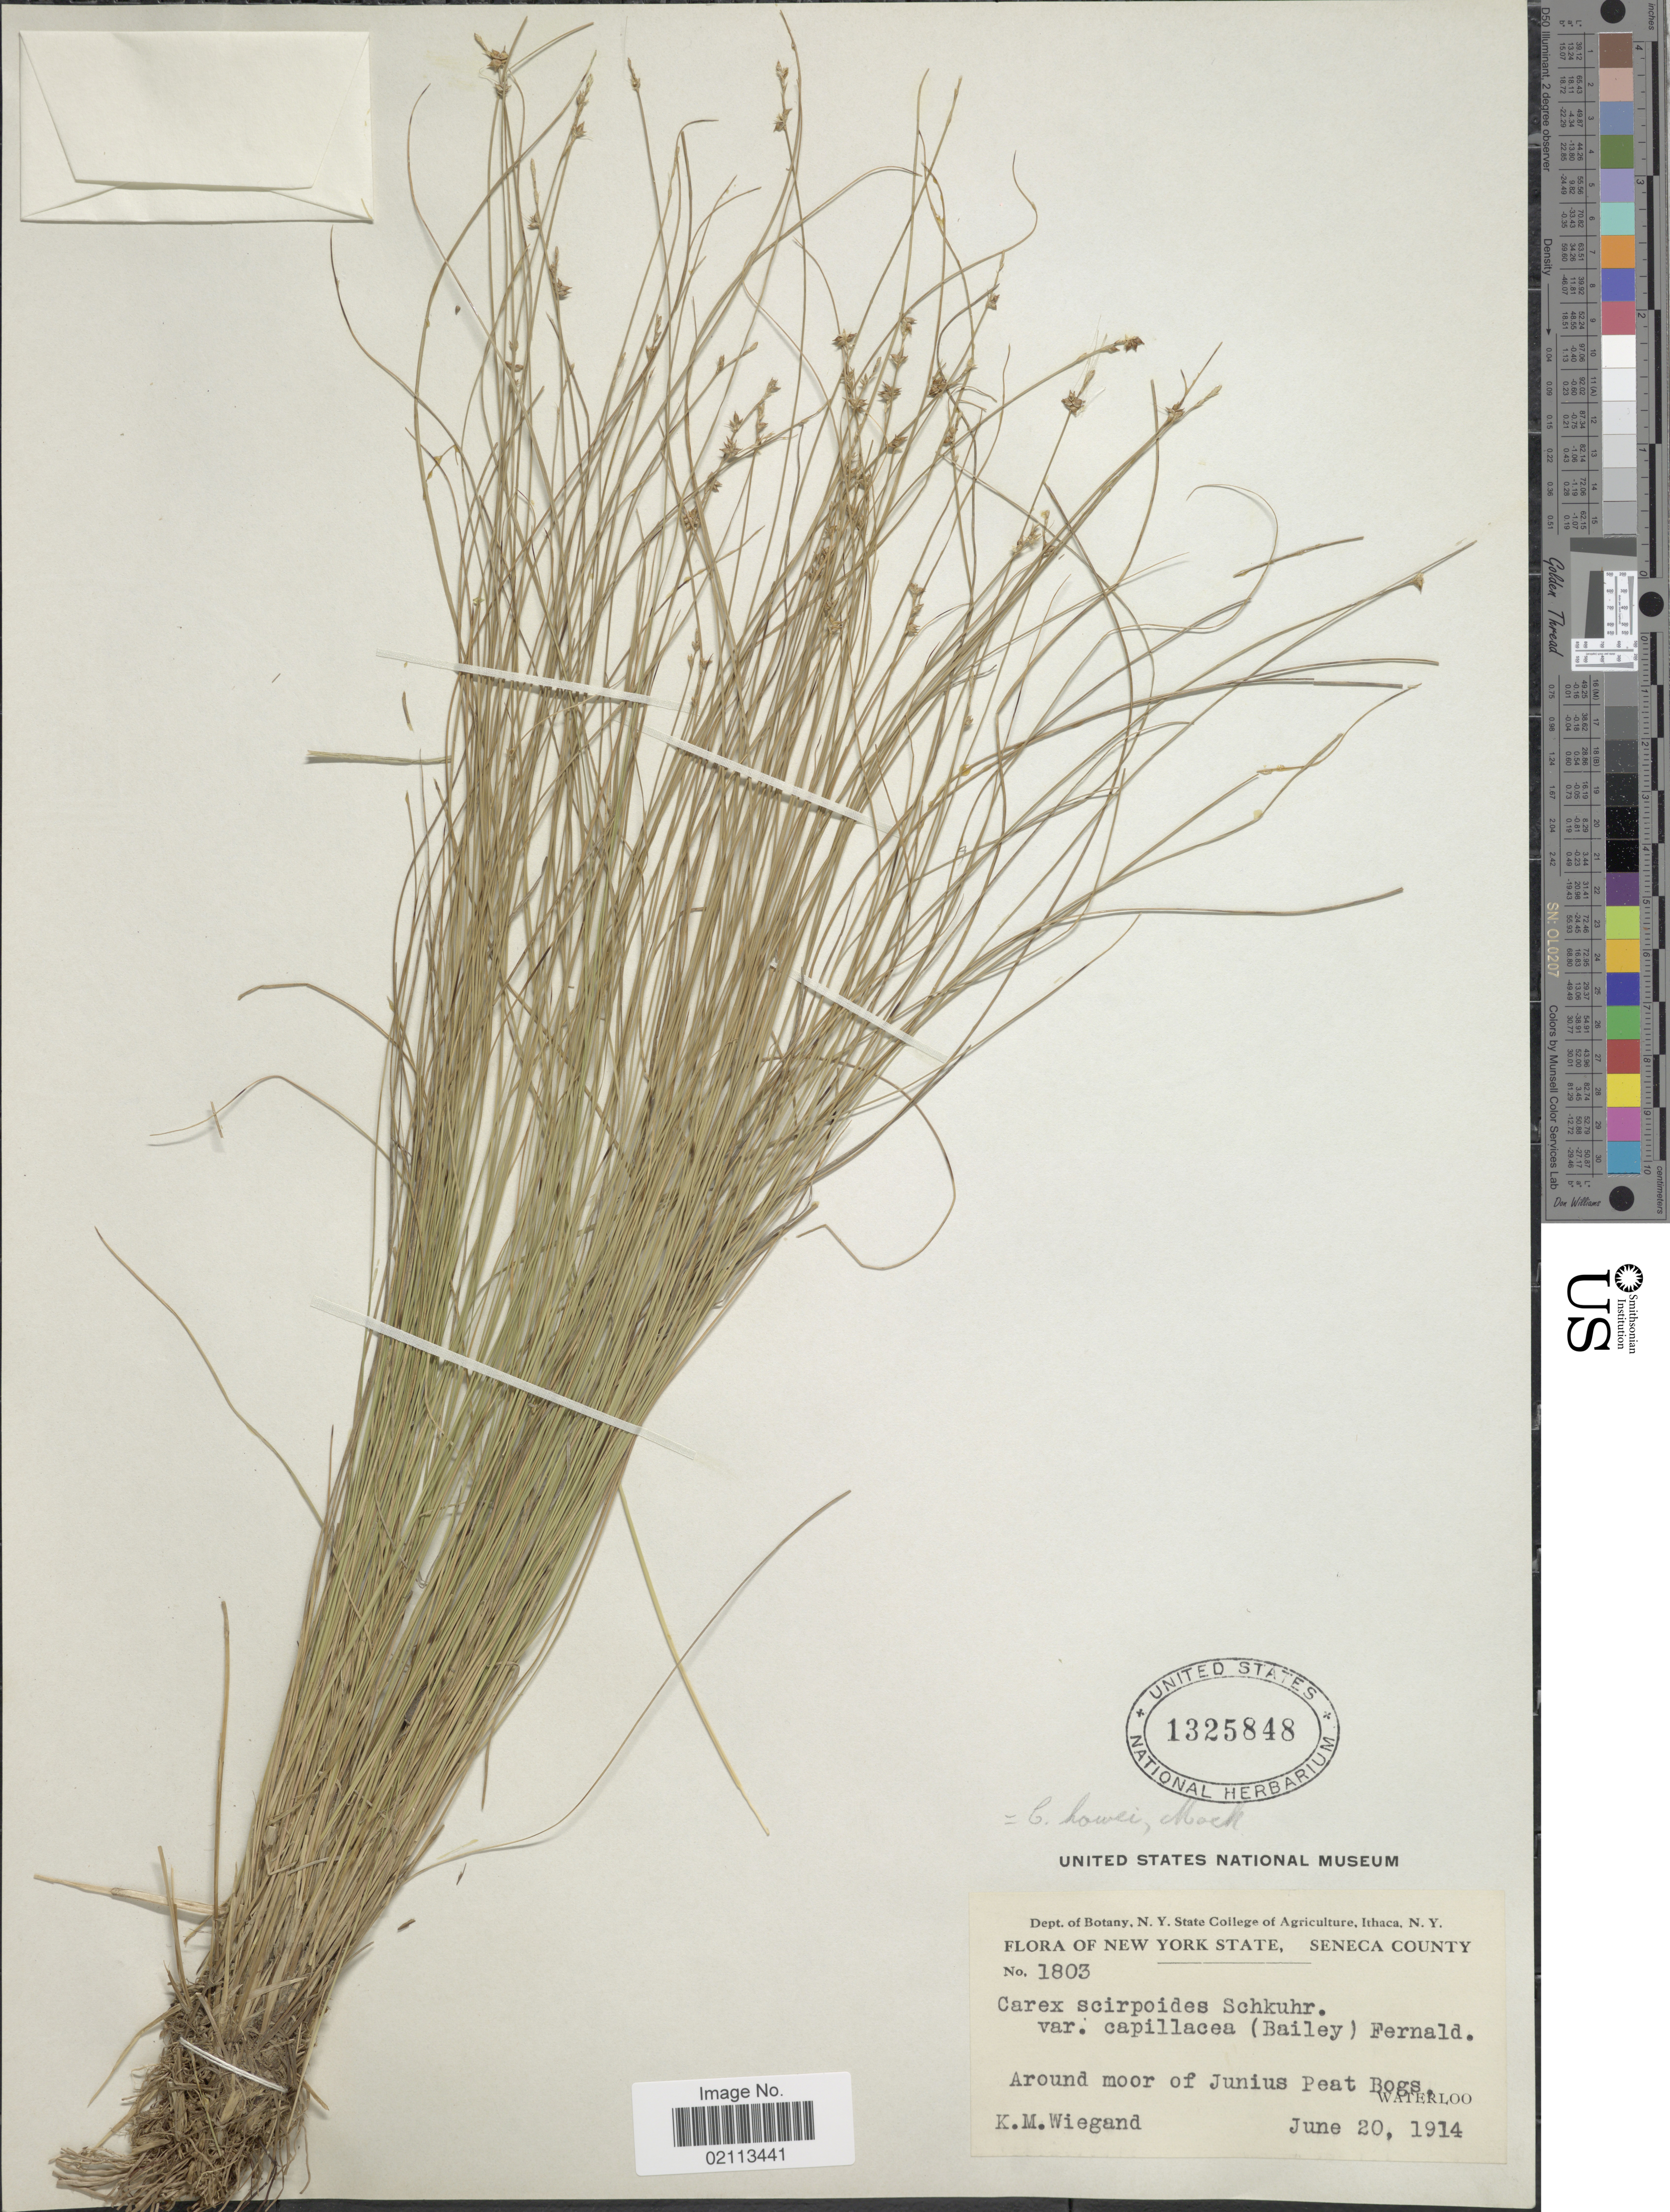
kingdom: Plantae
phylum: Tracheophyta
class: Liliopsida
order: Poales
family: Cyperaceae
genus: Carex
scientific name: Carex howei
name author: Mack.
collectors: K. M. Wiegand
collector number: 1803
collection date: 1914-06-20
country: United States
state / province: New York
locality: Seneca County, Around moor of Junius Peat Bogs, Waterloo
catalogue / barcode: US 1325848